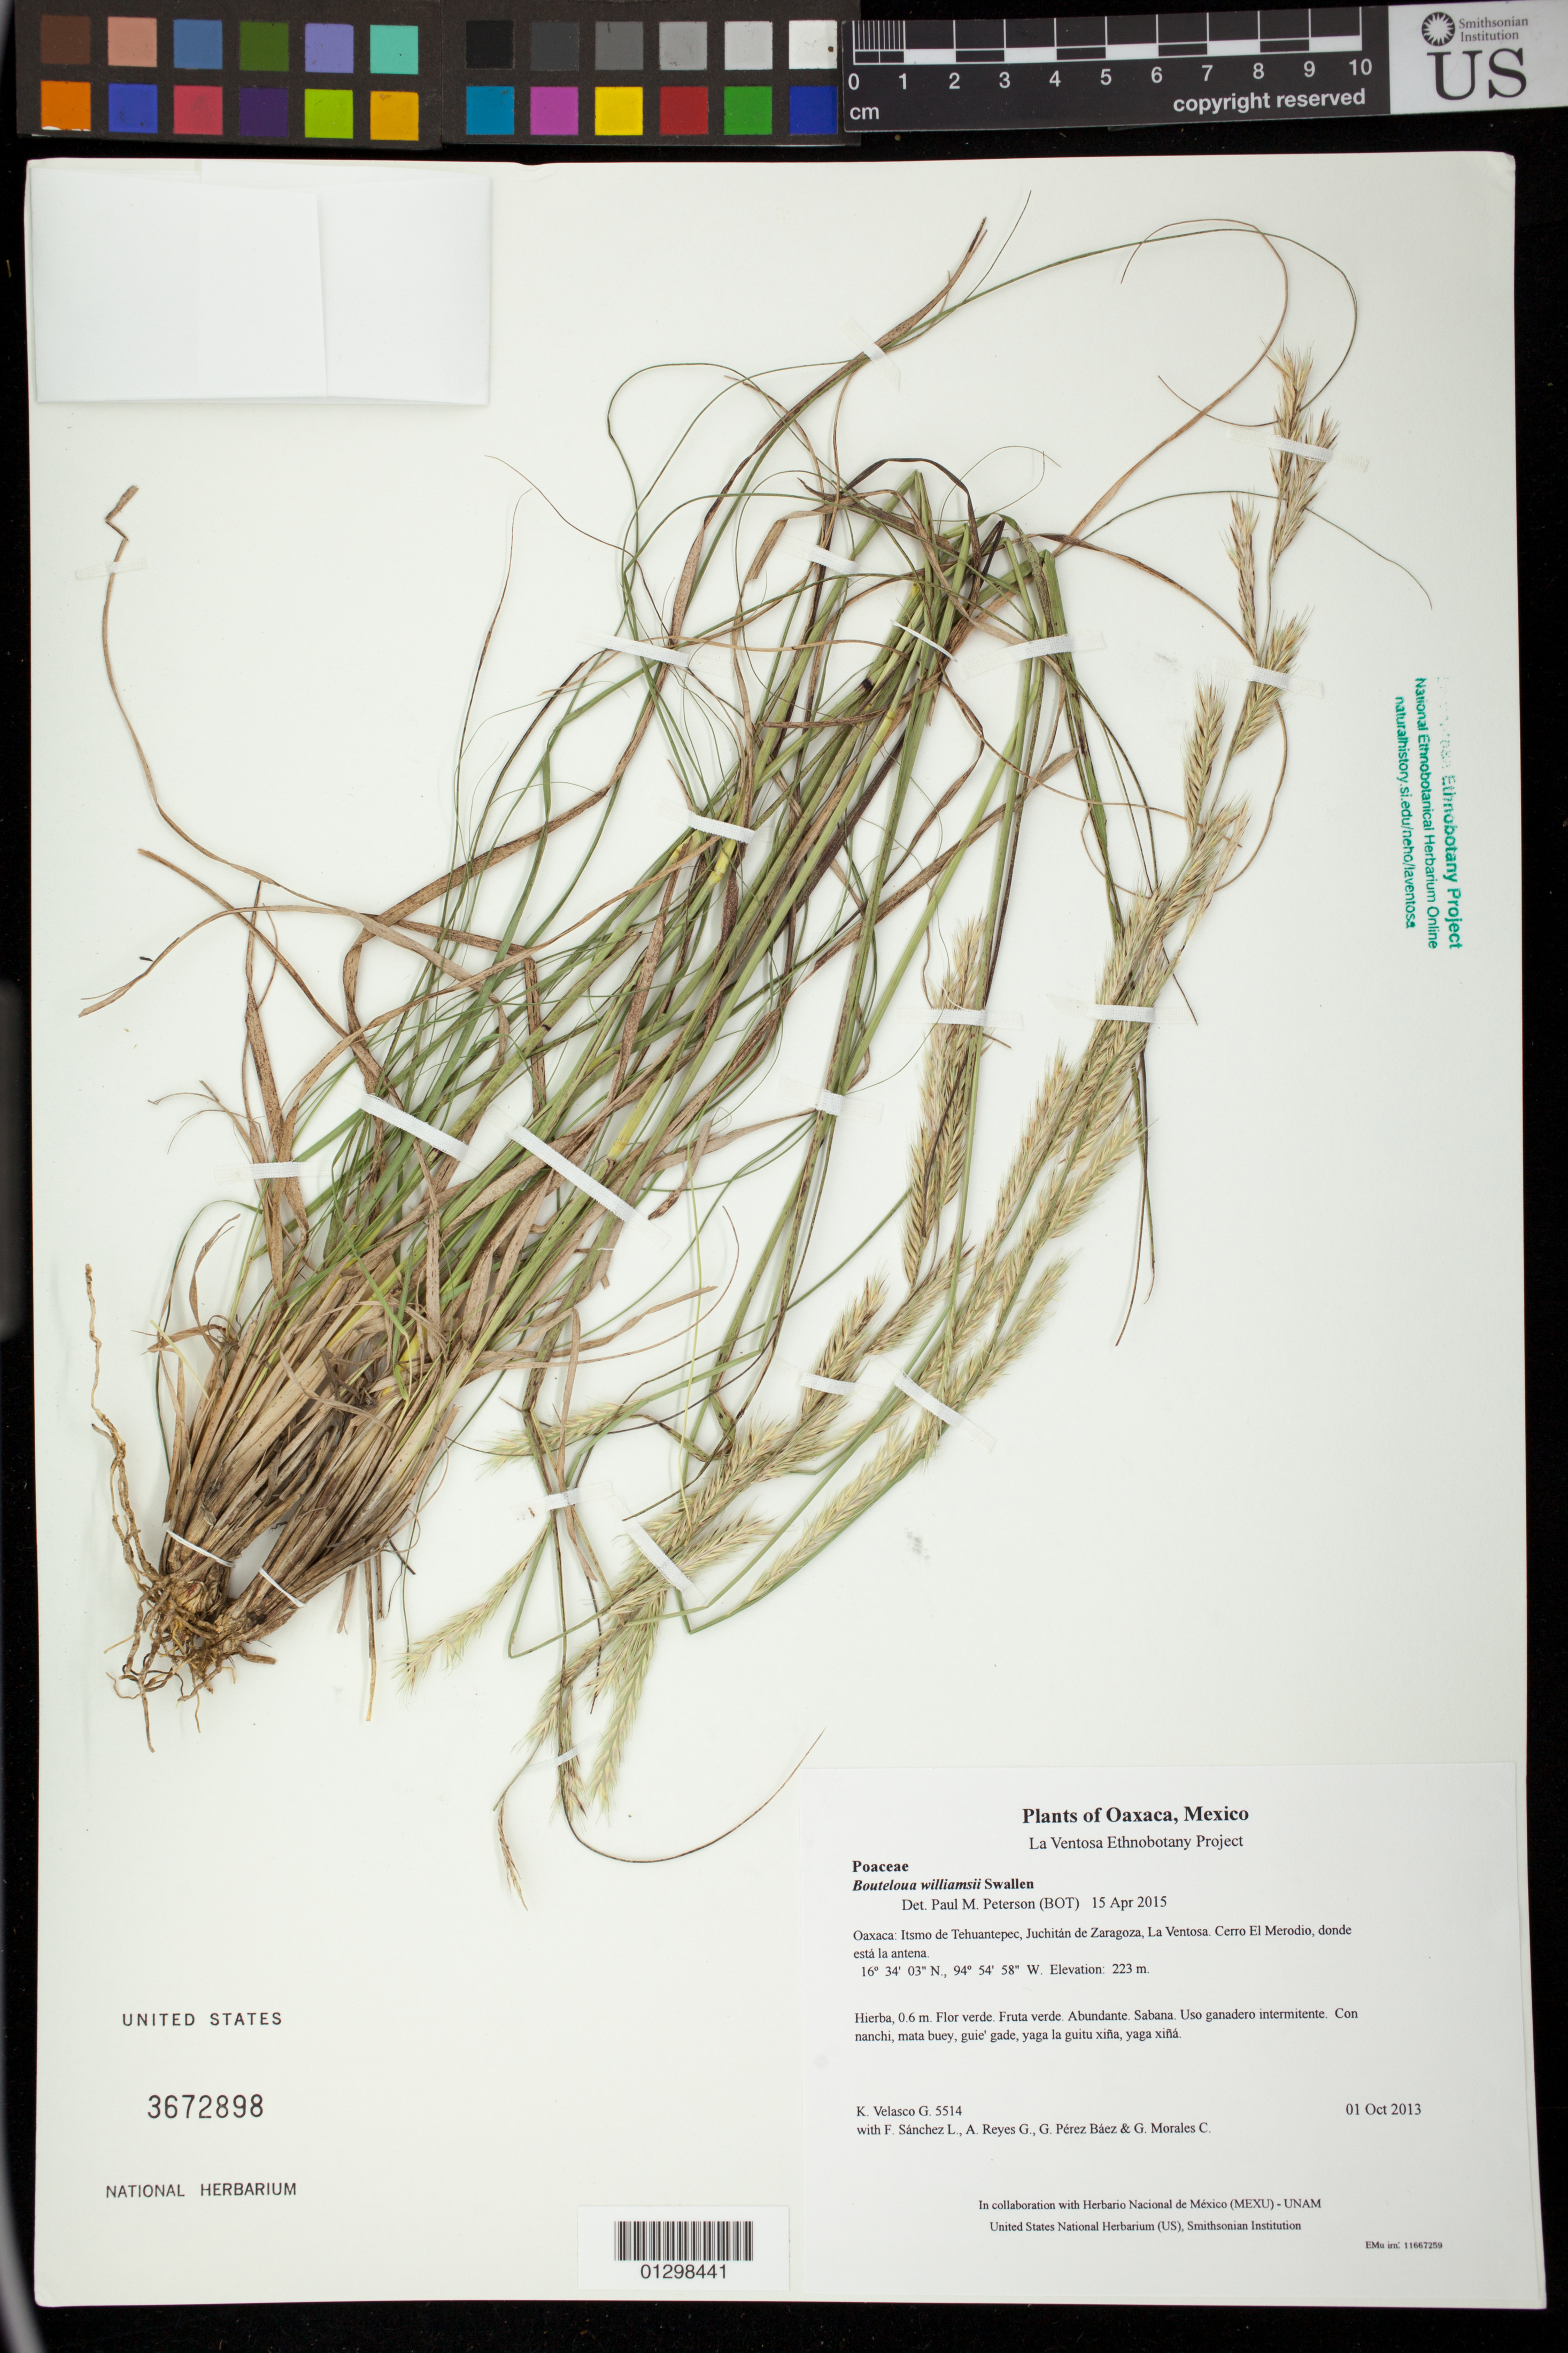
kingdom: Plantae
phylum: Tracheophyta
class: Liliopsida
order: Poales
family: Poaceae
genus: Bouteloua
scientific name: Bouteloua williamsii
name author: Swallen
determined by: Peterson, Paul M., (BOT), Smithsonian Institution - National Museum of Natural History (UNITED STATES)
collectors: K. Velasco G., F. Sánchez L., A. Reyes G., G. Pérez Báez & G. Morales C.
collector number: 5514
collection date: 2013-10-01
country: Mexico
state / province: Oaxaca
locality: Itsmo de Tehuantepec, Juchitán de Zaragoza, La Ventosa. Cerro El Merodio, donde está la antena.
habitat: Sabana. Uso ganadero intermitente.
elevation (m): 223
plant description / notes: JEBOT, MEXU, SERO, US; Guixi. 0.6 m. Guie' naga'. Cuaananaxhi naga'. Stale.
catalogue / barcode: US 3672898